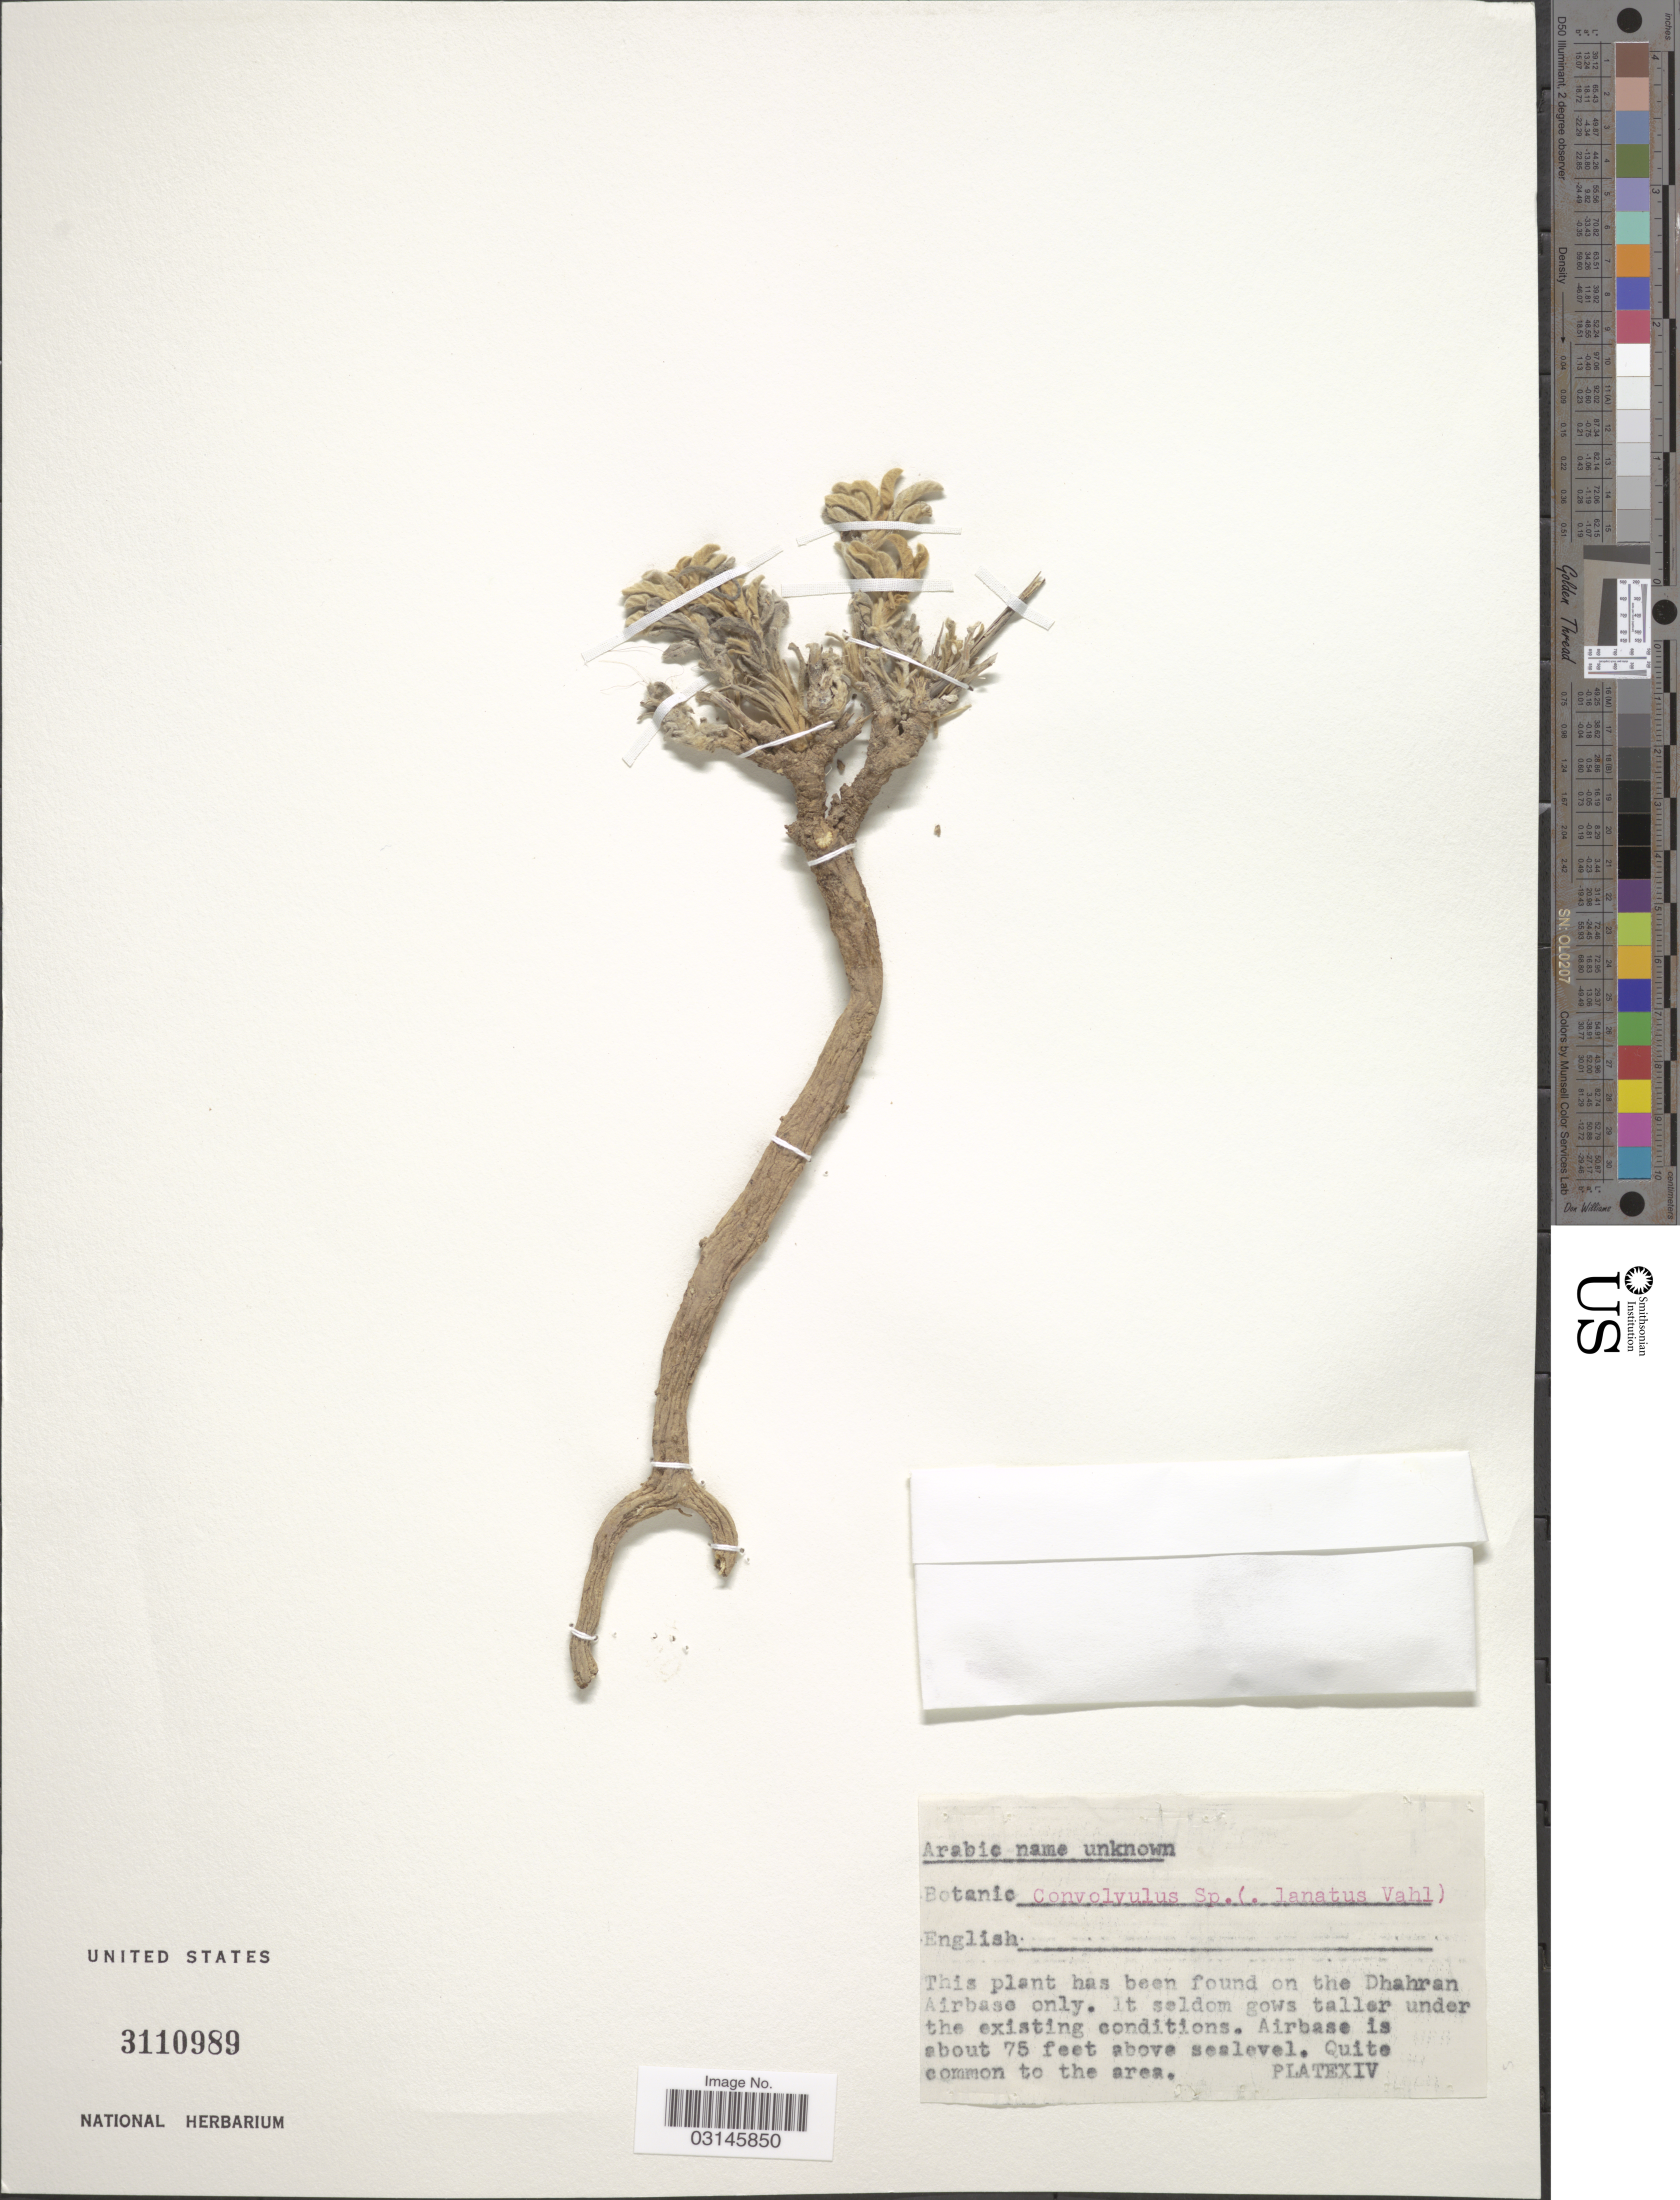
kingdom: Plantae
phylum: Tracheophyta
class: Magnoliopsida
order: Solanales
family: Convolvulaceae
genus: Convolvulus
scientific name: Convolvulus sp.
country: Nepal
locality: On the Dhahran Airbase. PlateXIV [unsure placement]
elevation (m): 23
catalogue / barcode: US 3110989